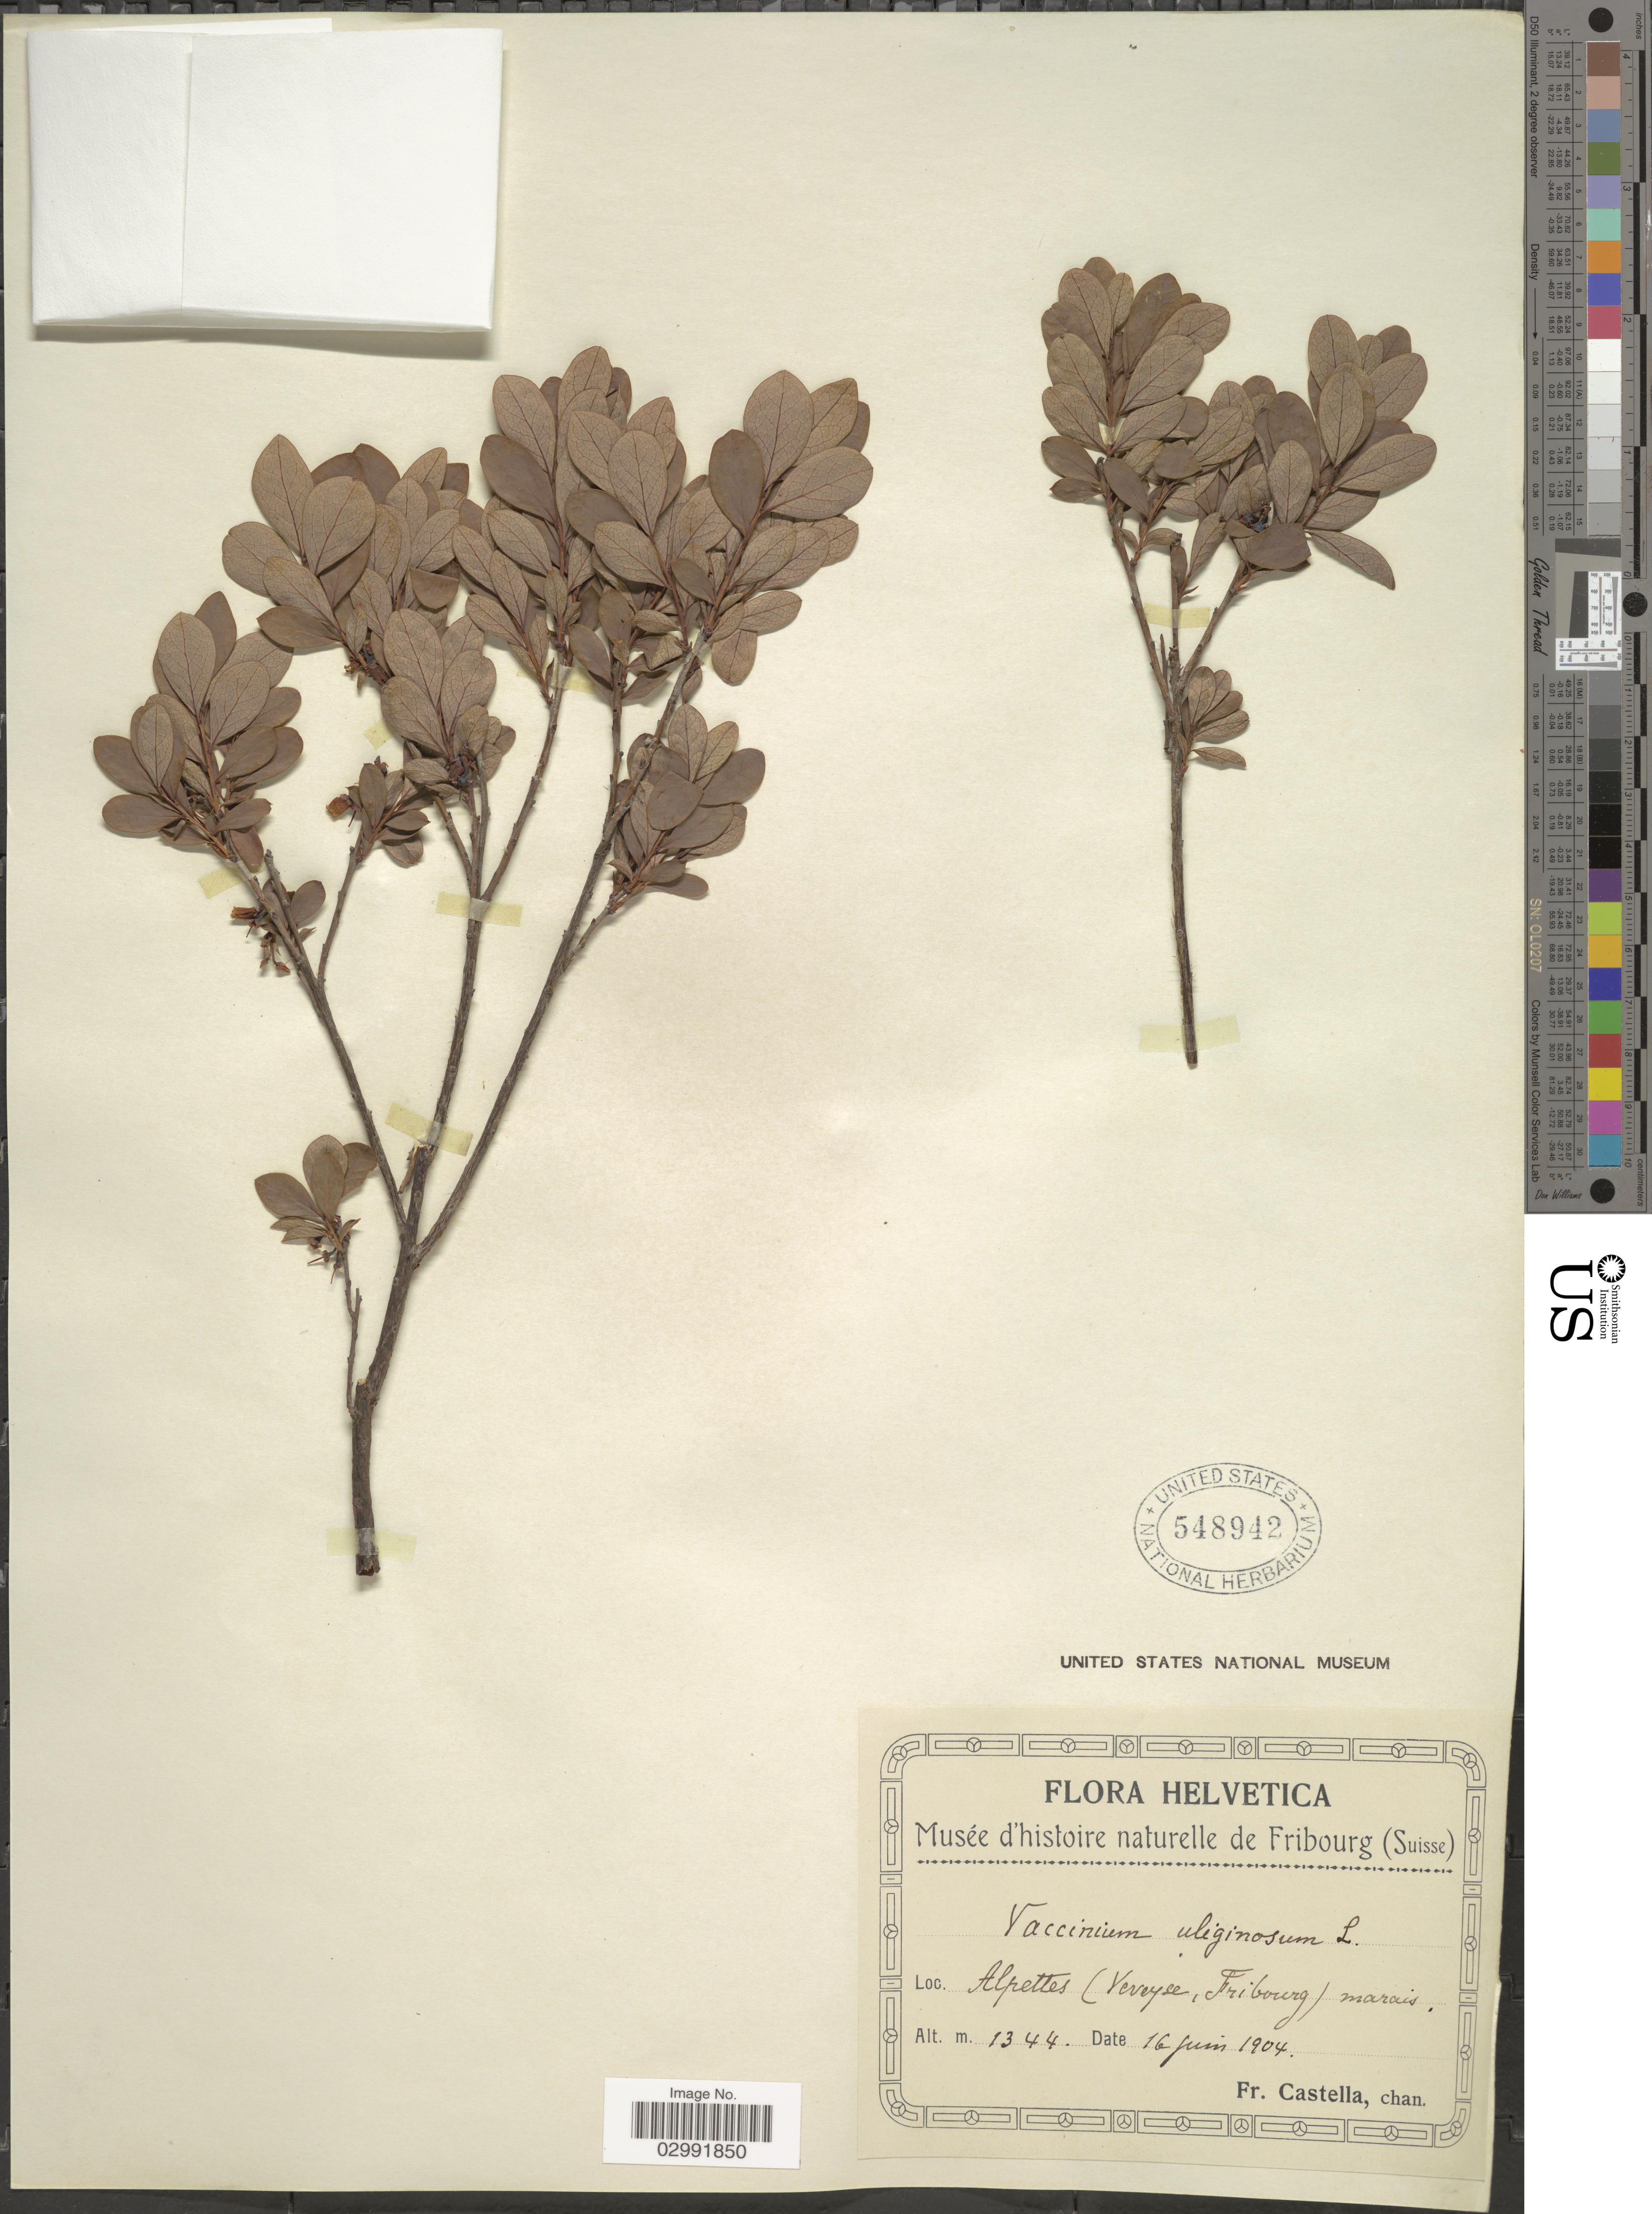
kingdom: Plantae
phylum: Tracheophyta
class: Magnoliopsida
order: Ericales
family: Ericaceae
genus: Vaccinium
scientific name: Vaccinium uliginosum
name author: L.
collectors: Fr. Castella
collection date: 1904-06-16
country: Switzerland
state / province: Fribourg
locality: Helvetica. Alpettes (Veveyse, Fribourg) marais.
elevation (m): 1344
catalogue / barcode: US 548942